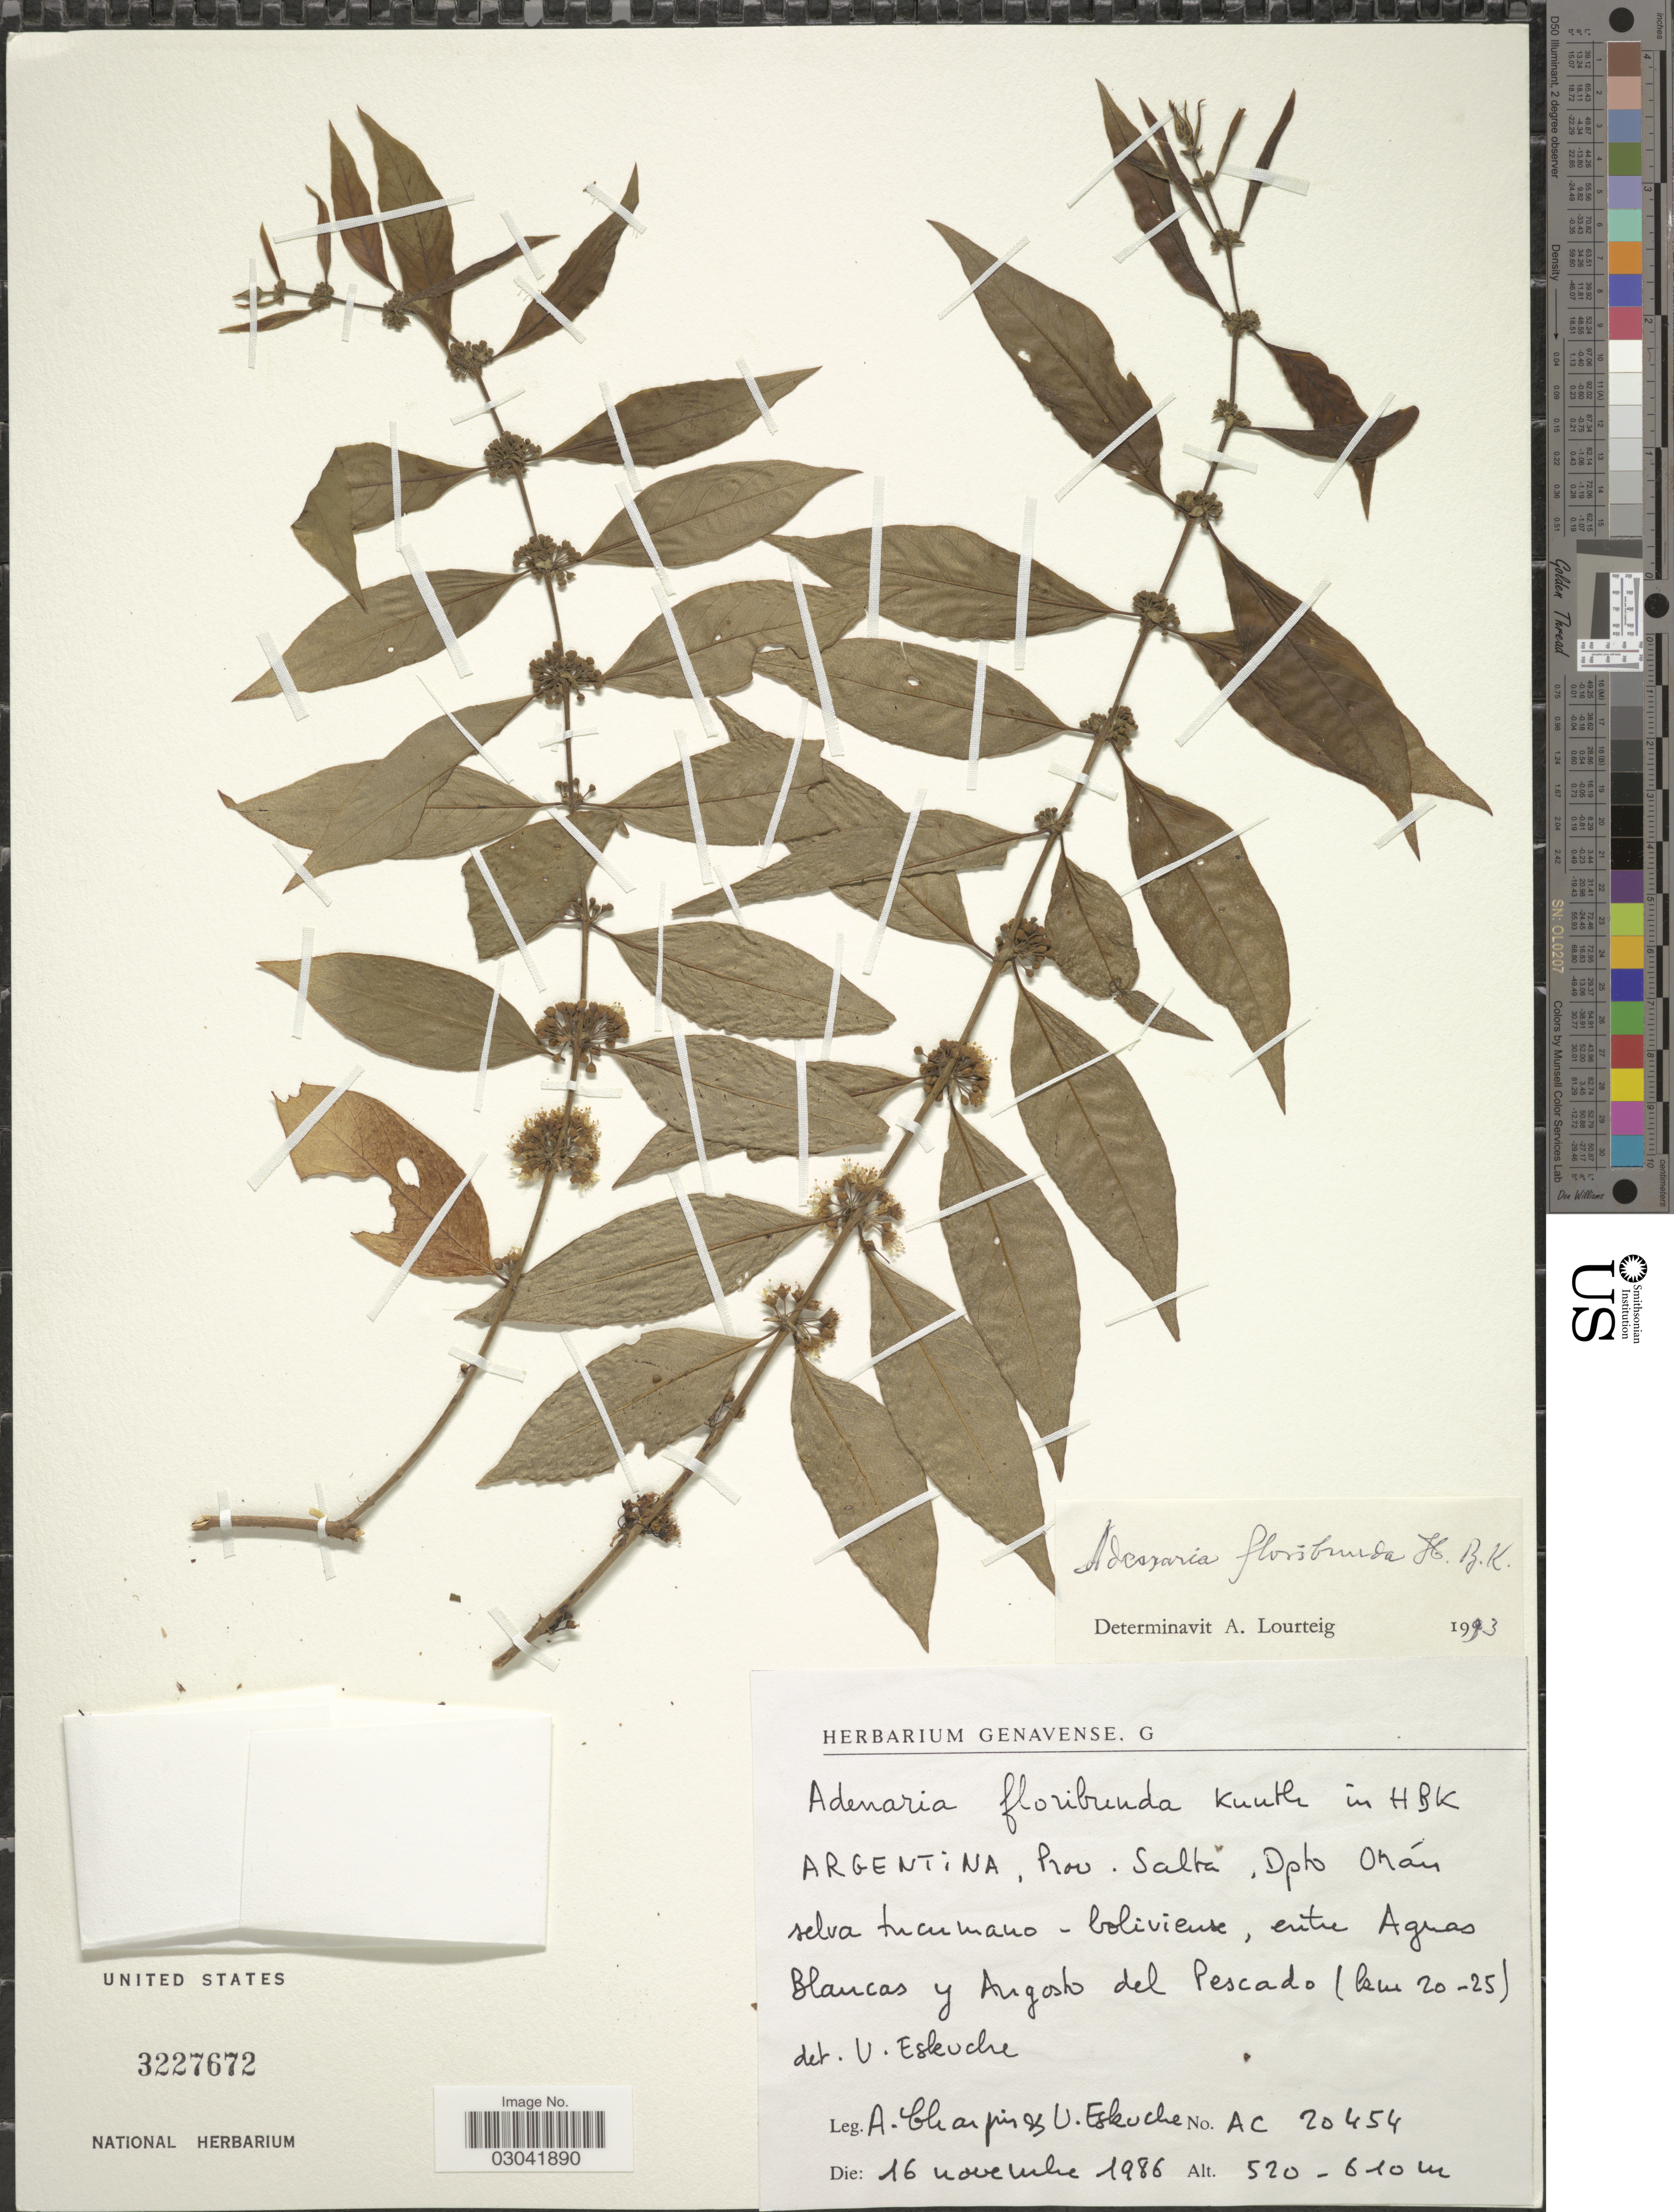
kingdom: Plantae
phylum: Tracheophyta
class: Magnoliopsida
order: Myrtales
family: Lythraceae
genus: Adenaria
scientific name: Adenaria floribunda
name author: Kunth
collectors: A. Charpin & U. Eskuche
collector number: AC 20454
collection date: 1986-11-16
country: Argentina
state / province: Salta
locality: Dpto. Orán selva tucumano-boliviense, entre Aguas Blancas y Augosto del Pescado (km. 20-25).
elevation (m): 520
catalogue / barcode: US 3227672